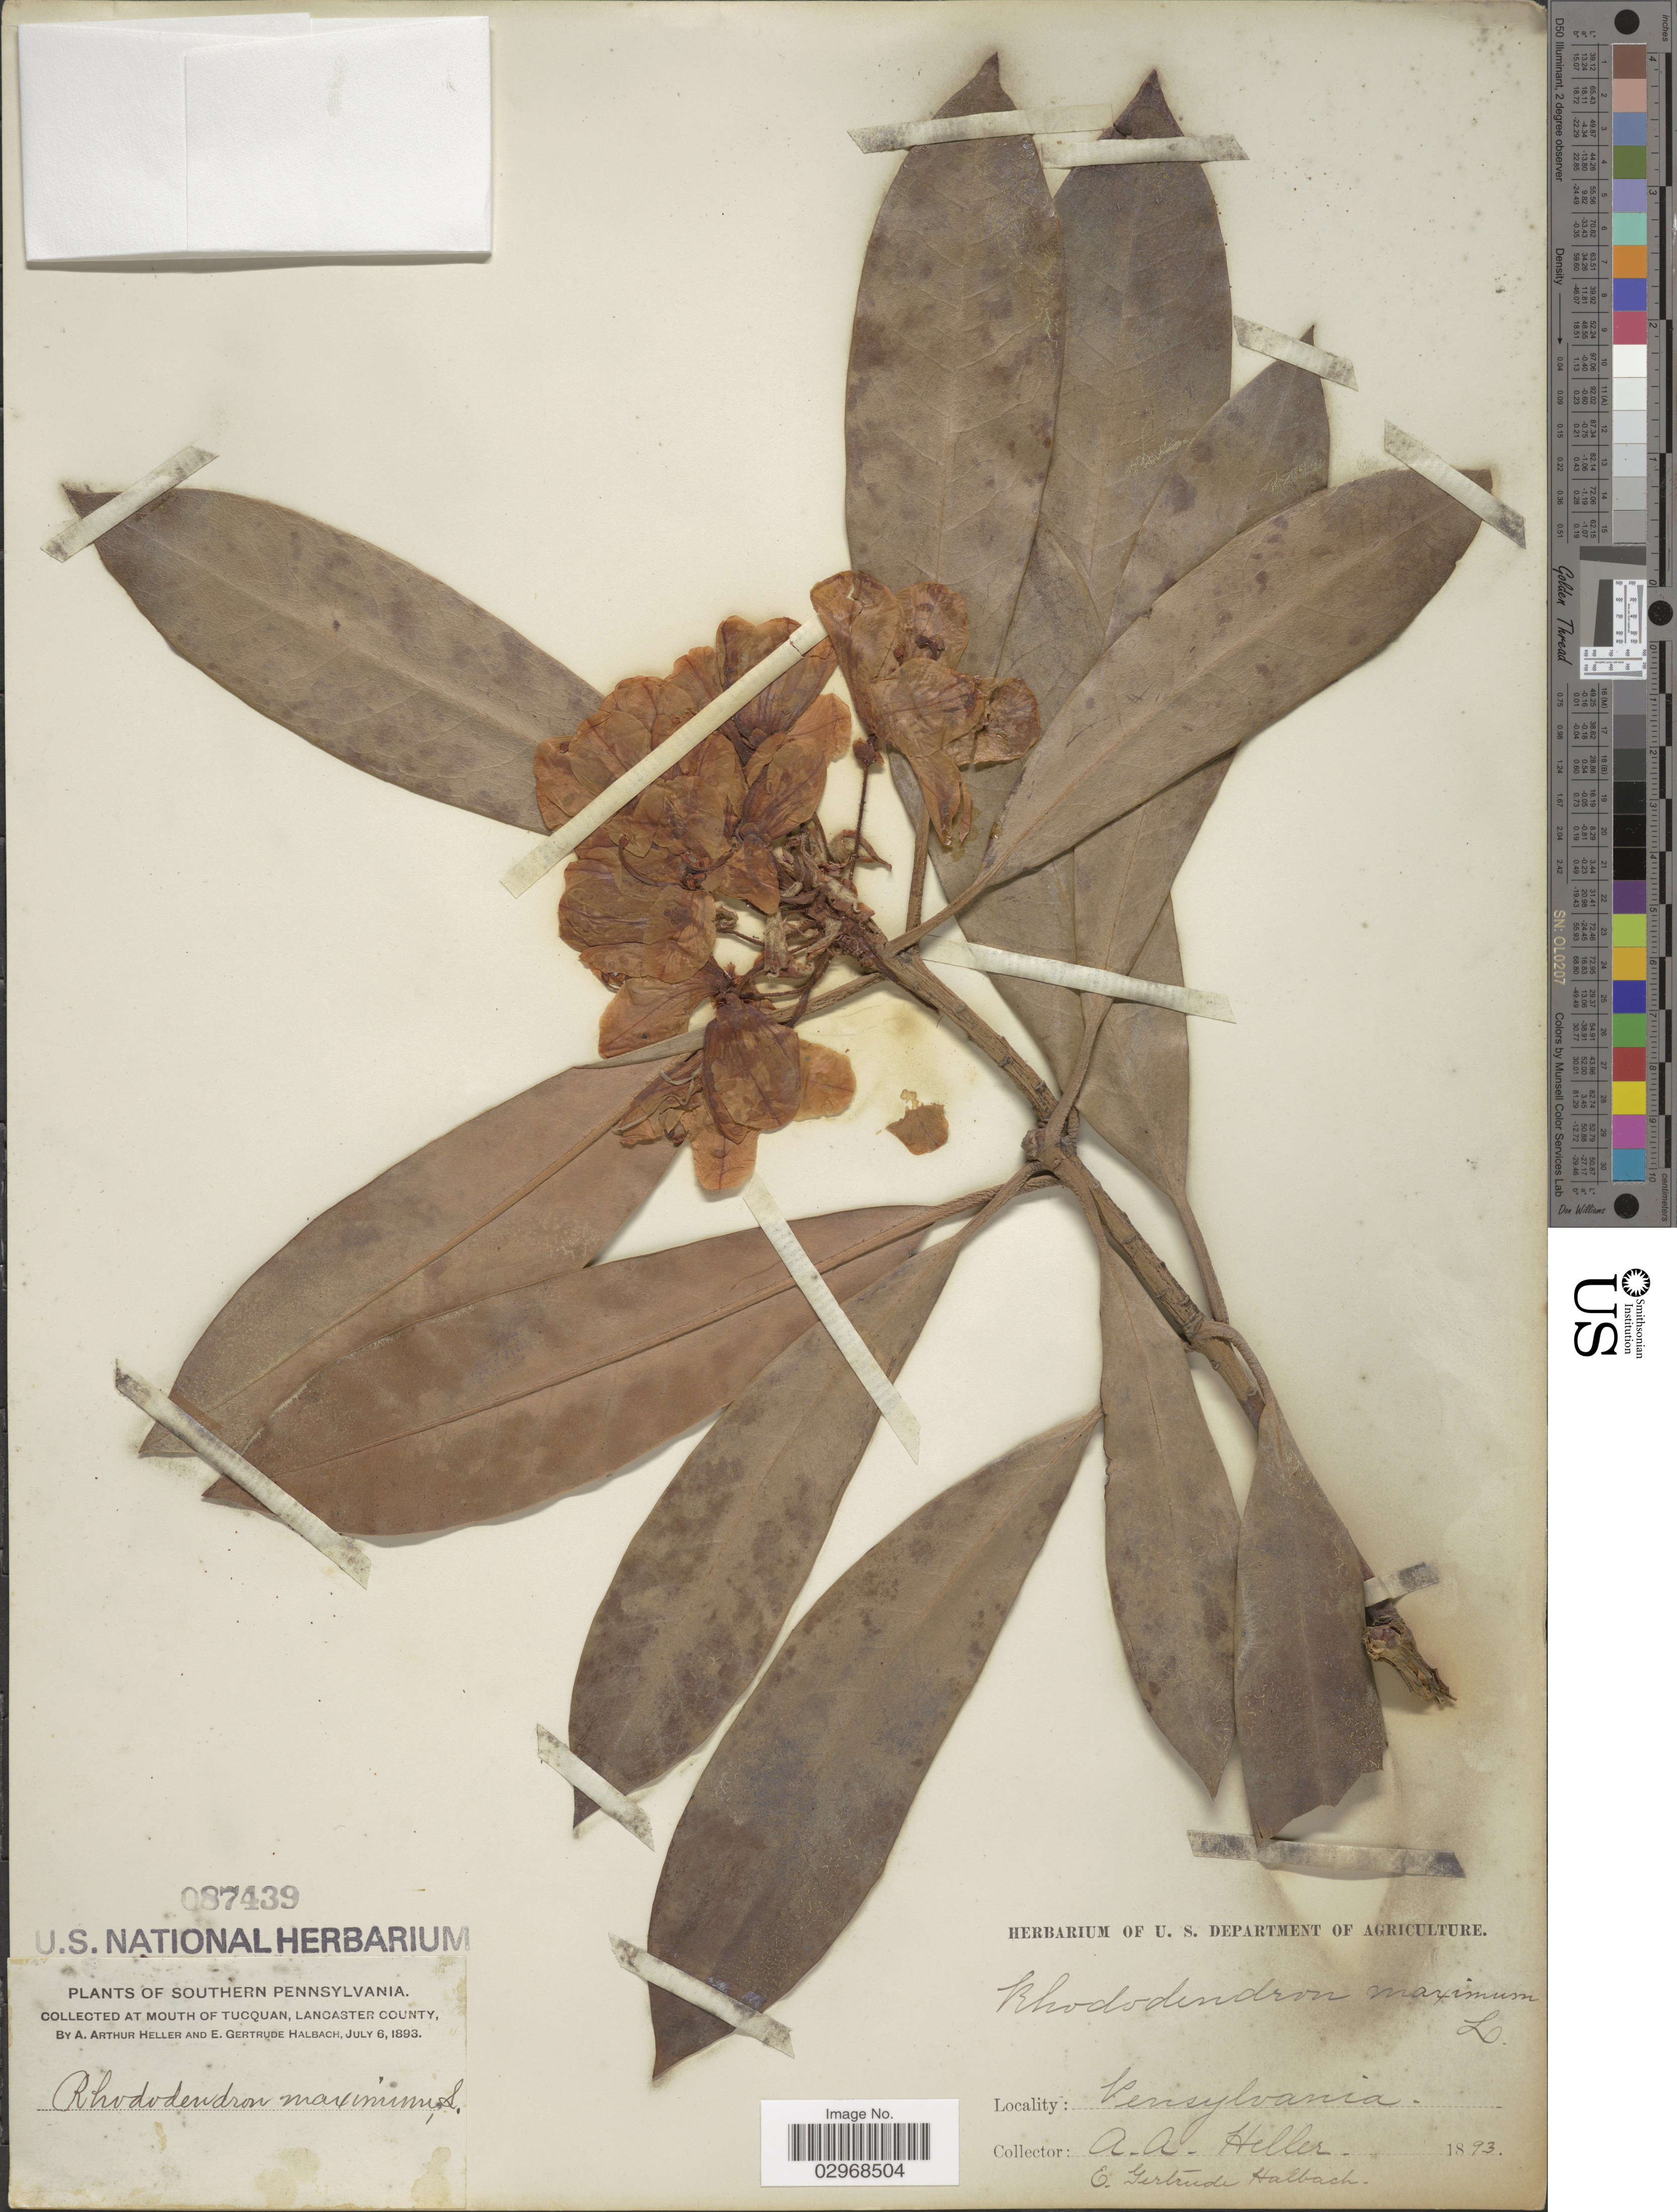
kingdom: Plantae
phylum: Tracheophyta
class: Magnoliopsida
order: Ericales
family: Ericaceae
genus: Rhododendron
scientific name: Rhododendron maximum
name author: L.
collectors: A. A. Heller & E. G. Halbach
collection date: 1893-07-06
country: United States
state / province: Pennsylvania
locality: Southern Pennsylvania. Moutgh of Tucquan, Lancaster County.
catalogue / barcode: US 87439